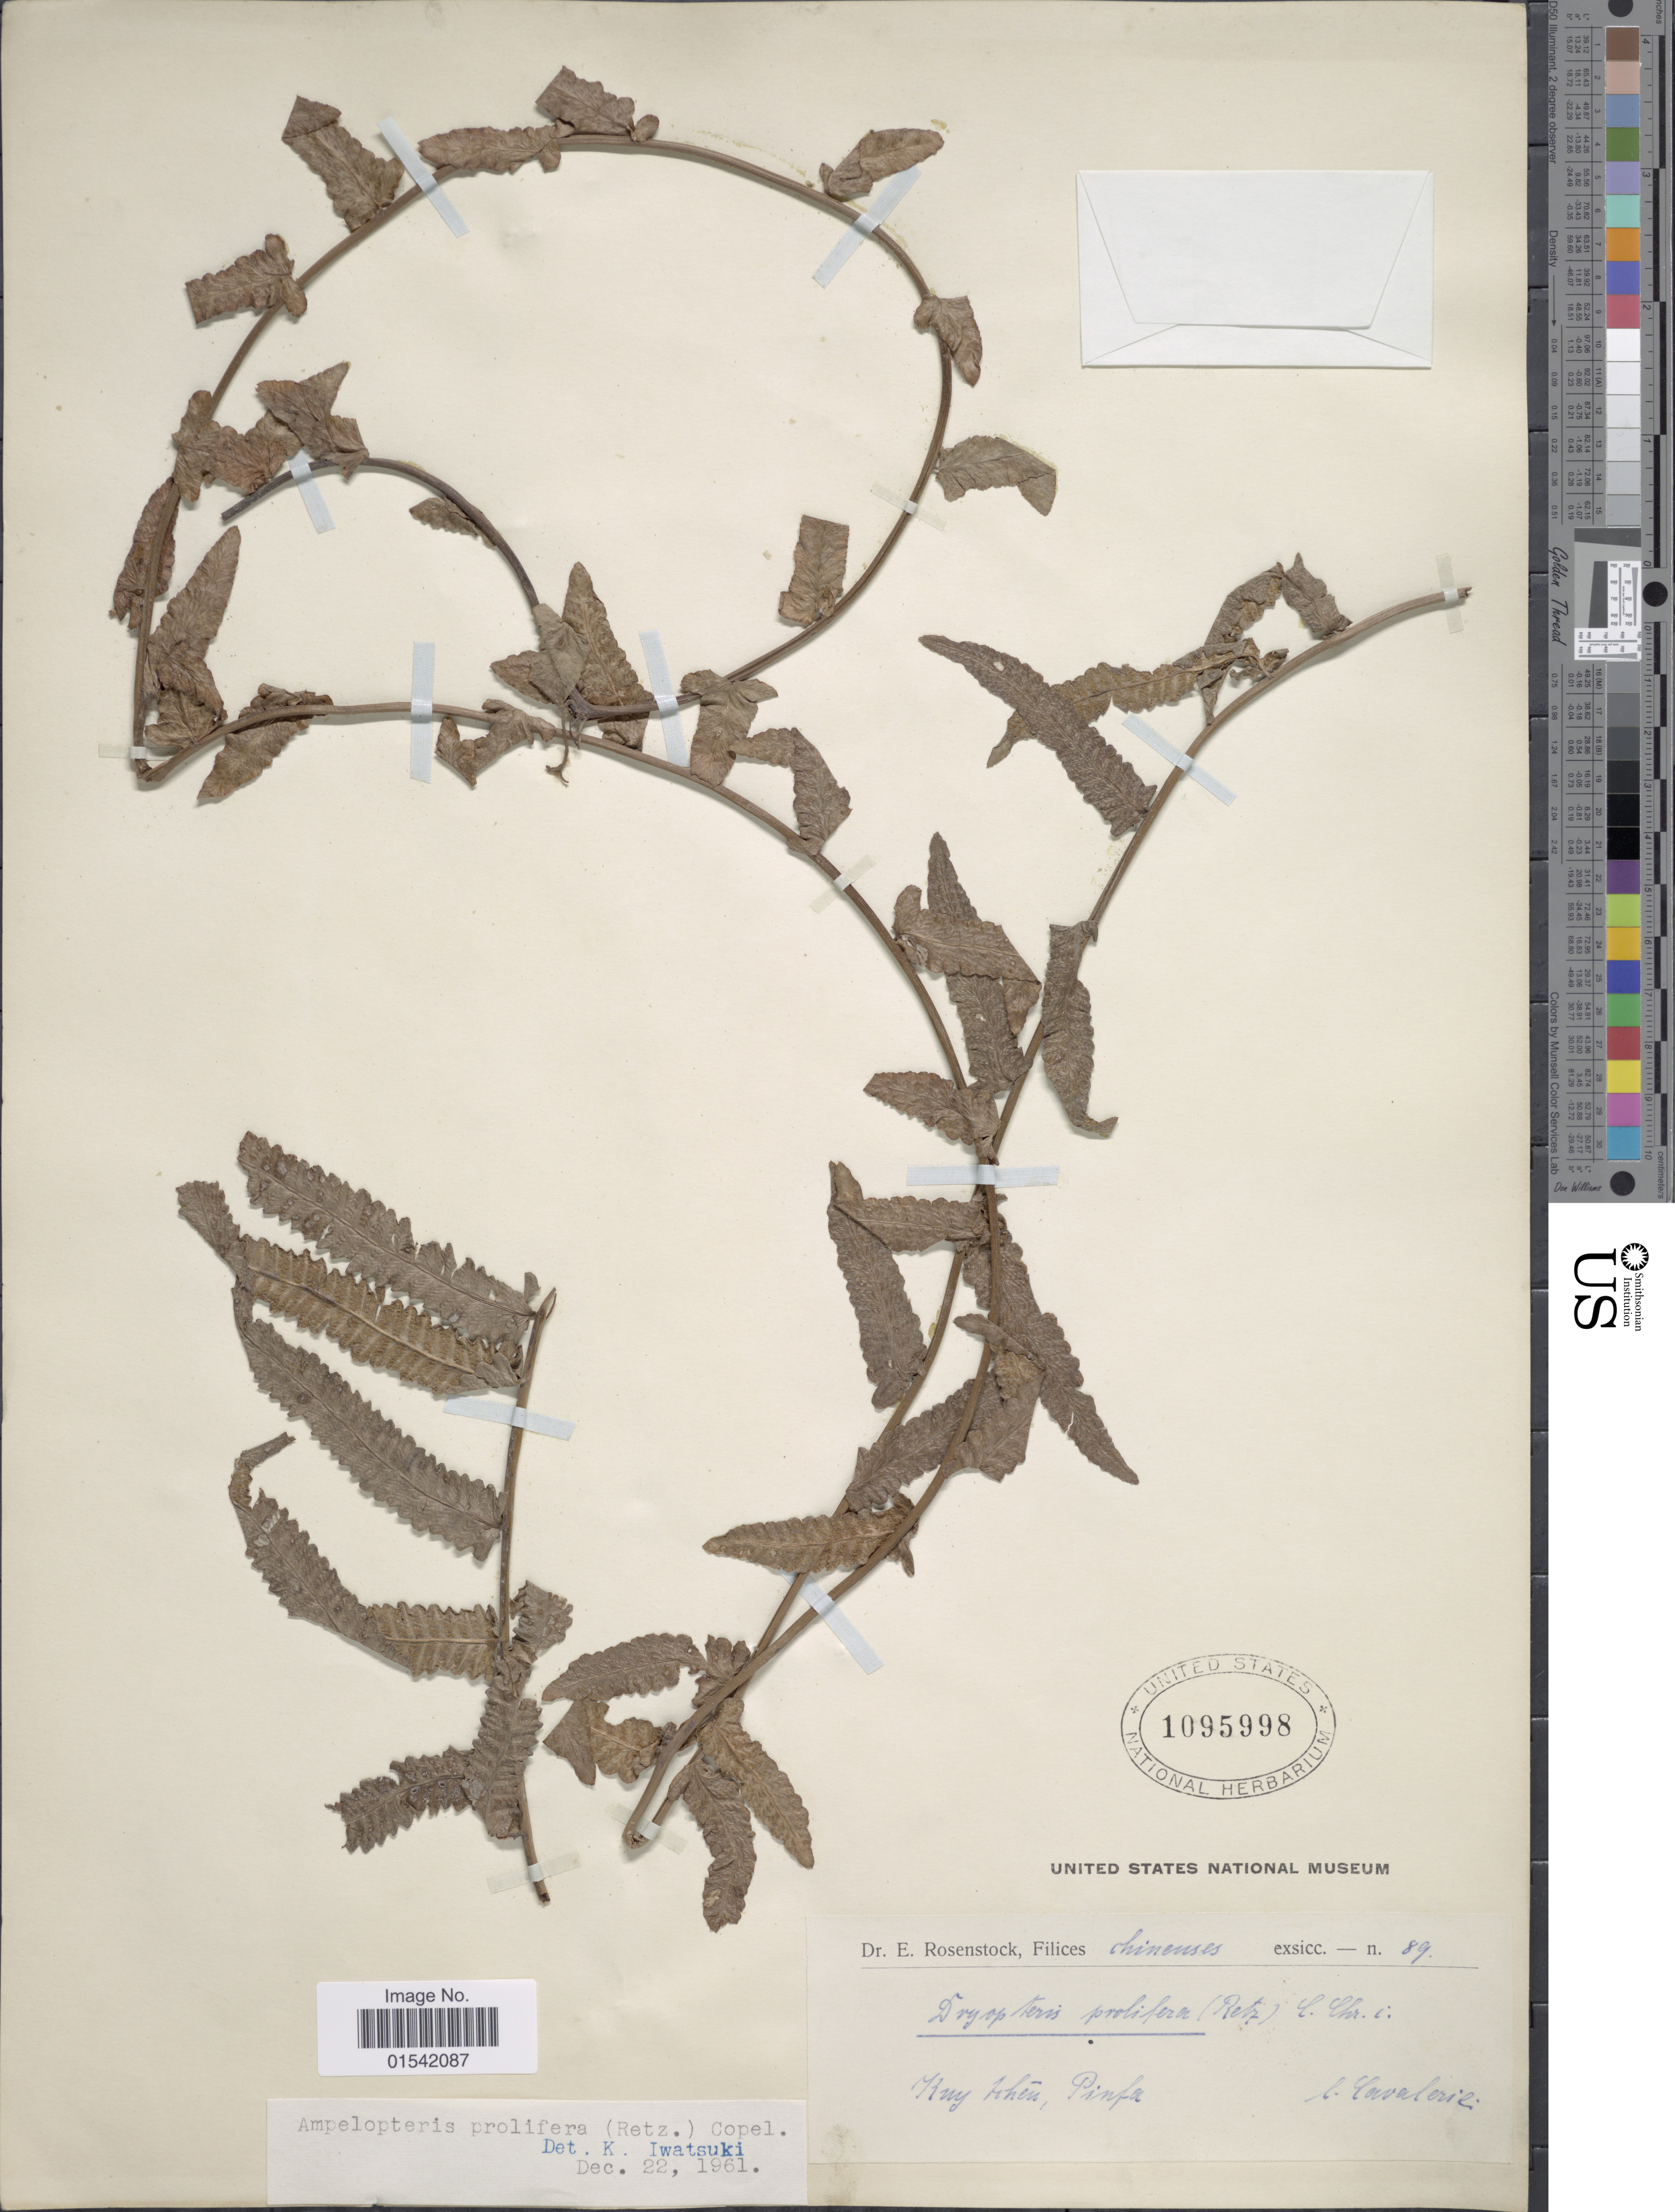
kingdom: Plantae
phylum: Tracheophyta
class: Polypodiopsida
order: Polypodiales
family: Thelypteridaceae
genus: Ampelopteris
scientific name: Ampelopteris prolifera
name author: (Retz.) Copel.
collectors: -. Cavalerie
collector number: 89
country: China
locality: Kuy Ichén, Pinfa [interpreted]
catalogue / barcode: US 1095998